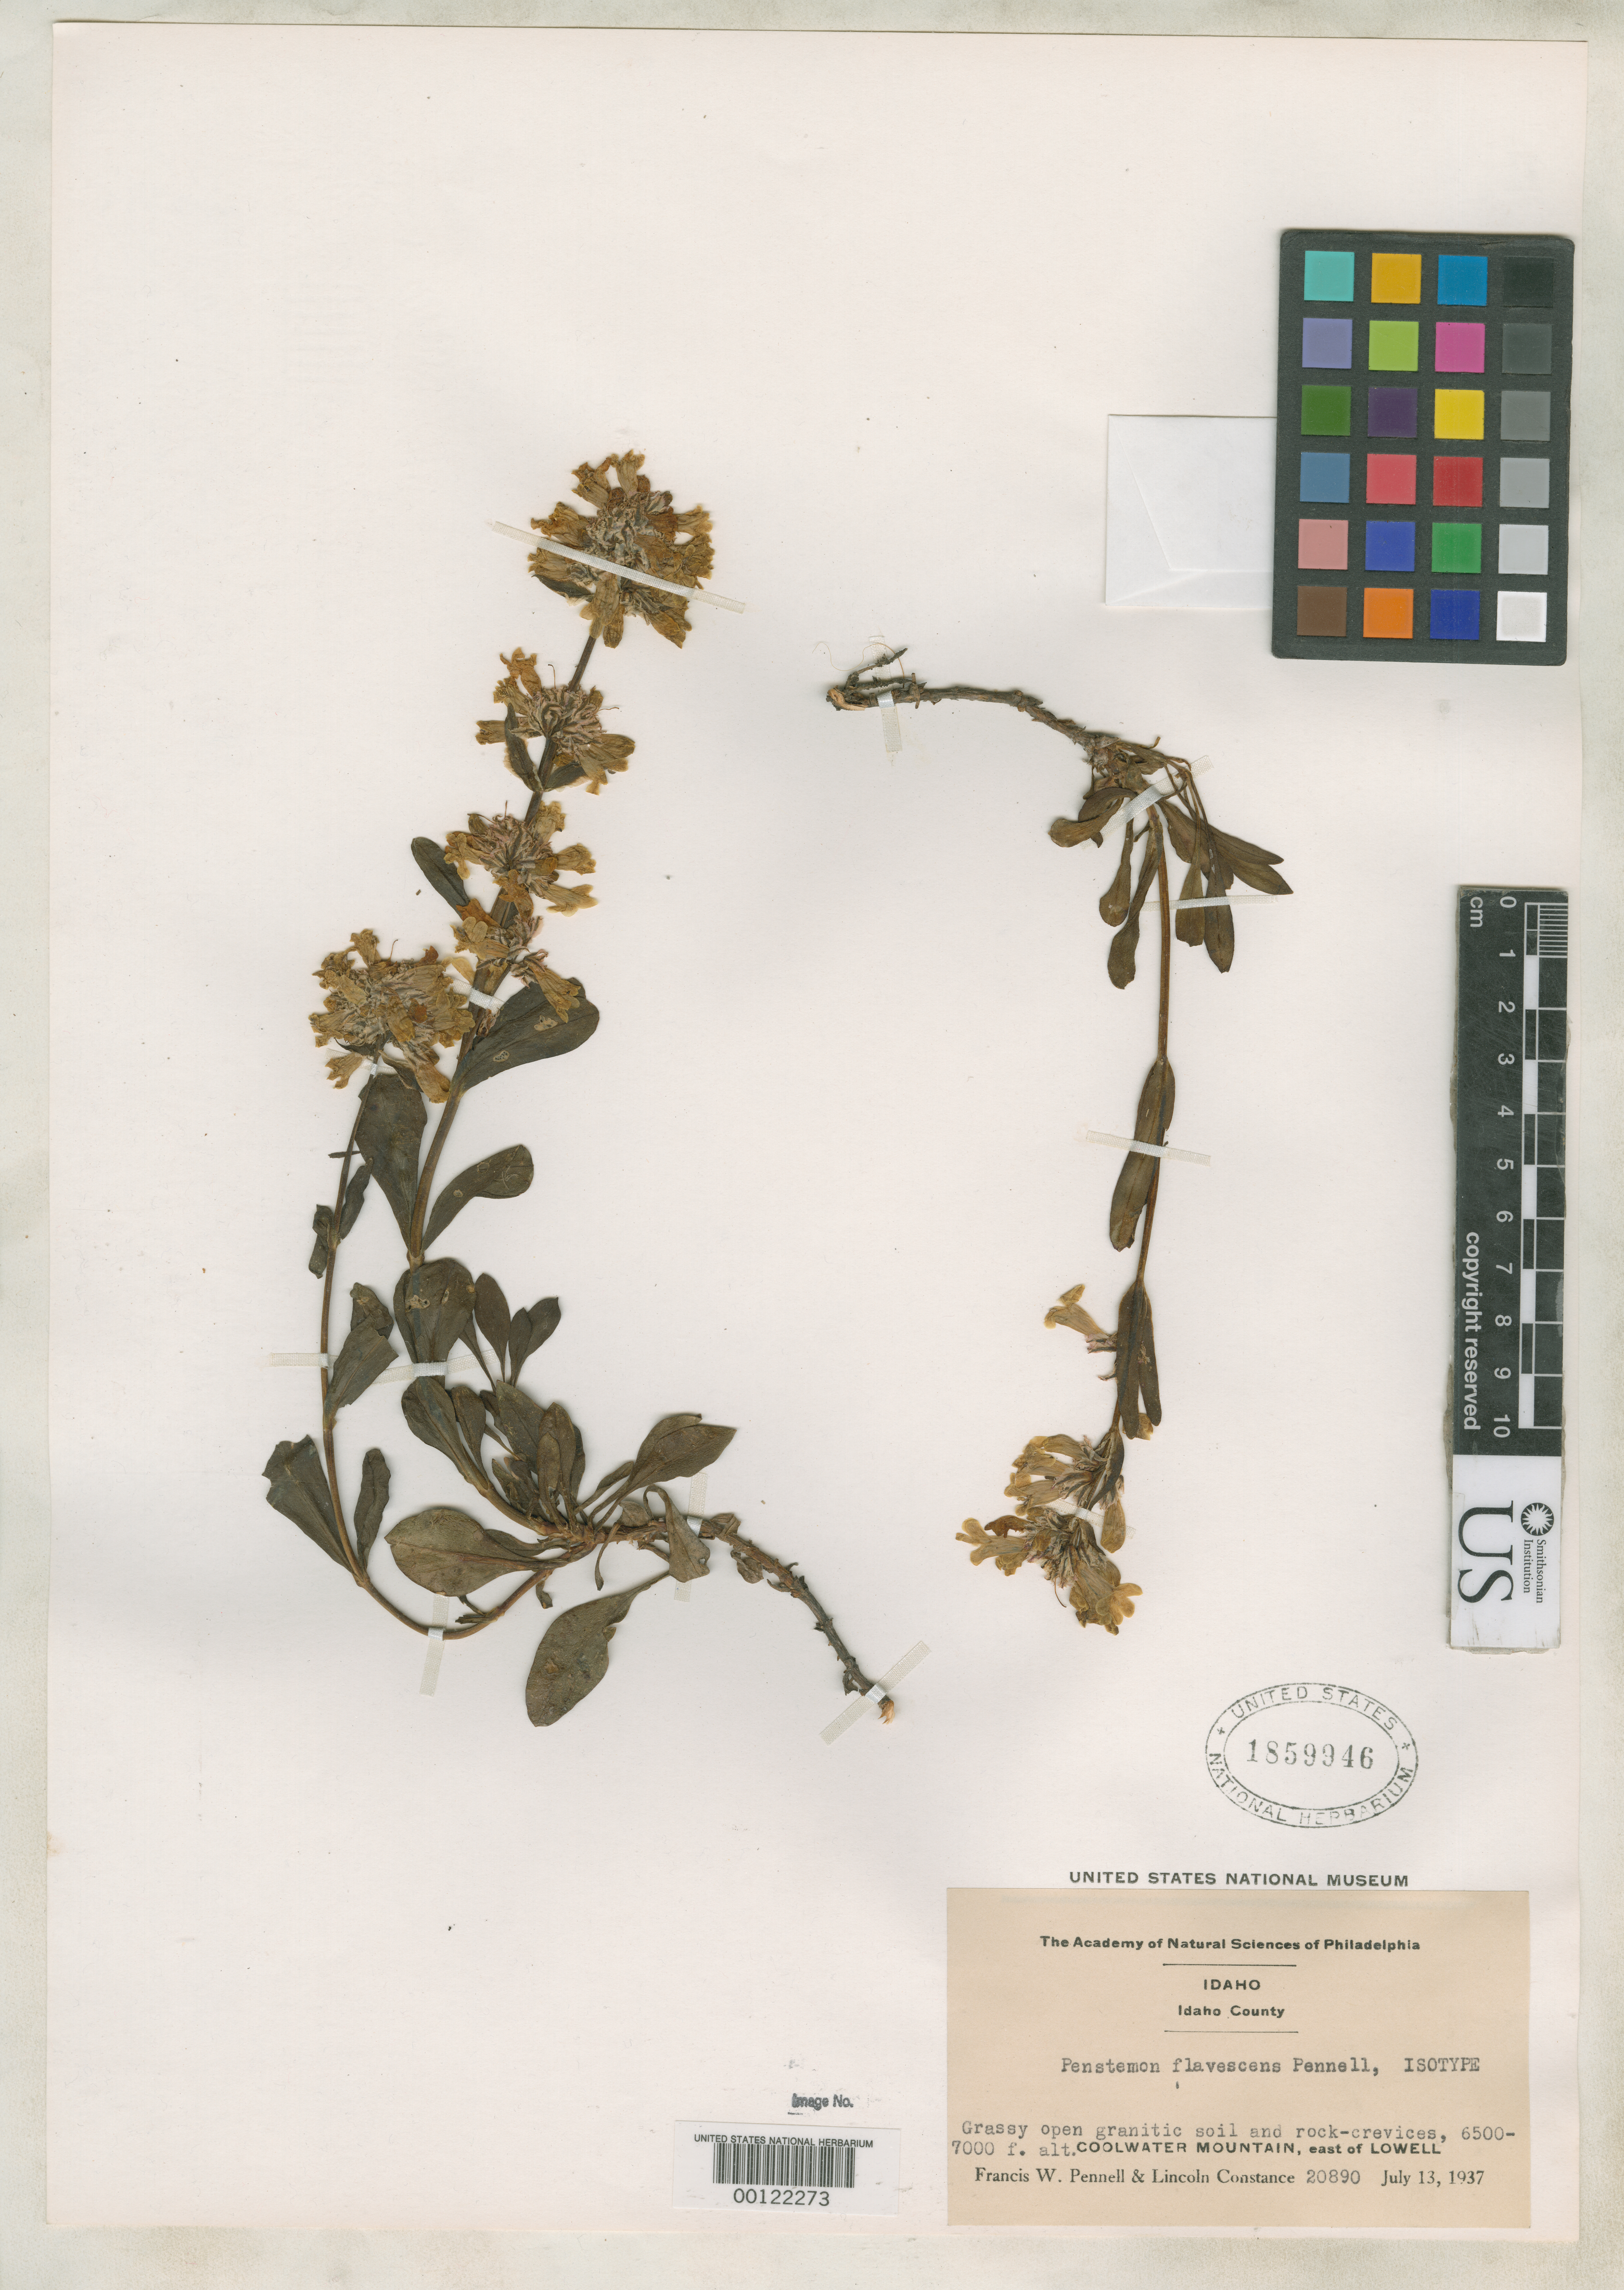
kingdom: Plantae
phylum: Tracheophyta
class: Magnoliopsida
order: Lamiales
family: Plantaginaceae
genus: Penstemon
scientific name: Penstemon flavescens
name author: Pennell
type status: Isotype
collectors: F. W. Pennell & L. Constance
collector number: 20890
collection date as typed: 13 Jul 1937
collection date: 1937-07-13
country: United States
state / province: Idaho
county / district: Idaho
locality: Coolwater Mountain, east of Lowell.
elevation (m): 1981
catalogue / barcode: US 1859946